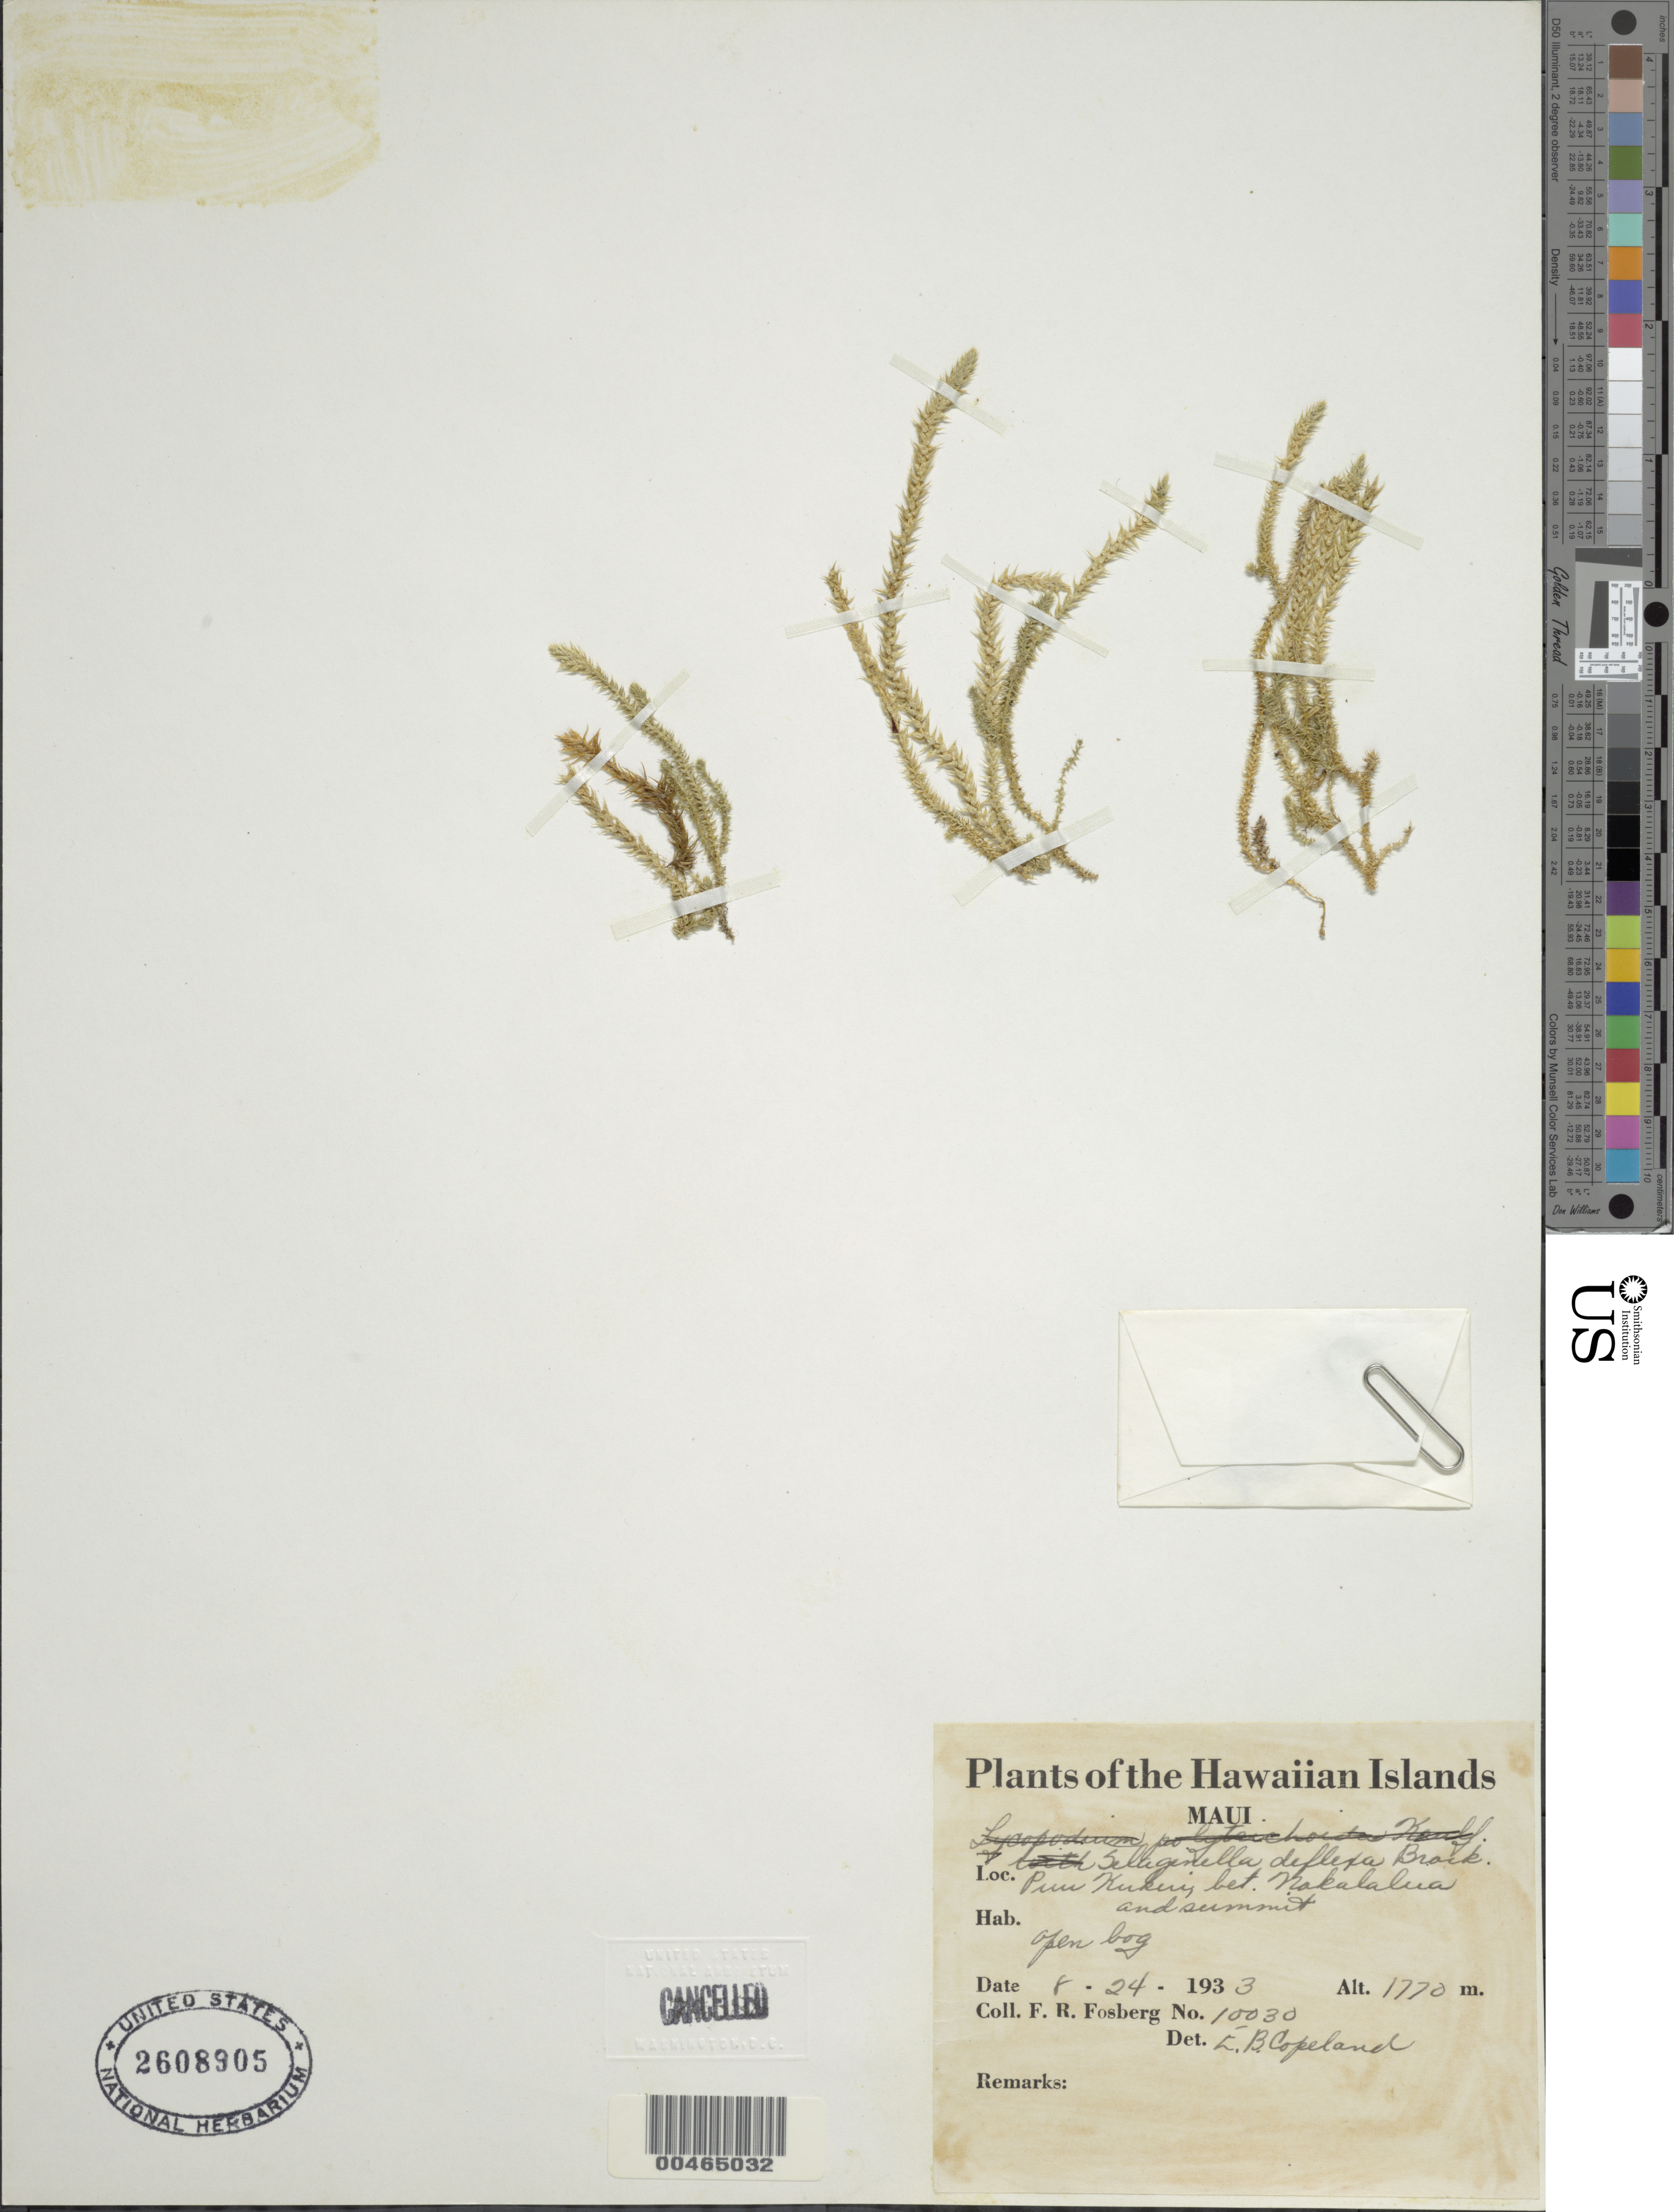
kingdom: Plantae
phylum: Tracheophyta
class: Lycopodiopsida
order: Selaginellales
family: Selaginellaceae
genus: Selaginella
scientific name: Selaginella deflexa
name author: Brack. in Wilkes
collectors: F. R. Fosberg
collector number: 10030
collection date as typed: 24 Aug 1933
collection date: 1933-08-24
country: United States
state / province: Hawaii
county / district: Maui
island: Maui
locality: Puu Kukui, between Nakalalua and summit, Maui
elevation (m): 1770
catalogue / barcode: US 2608905